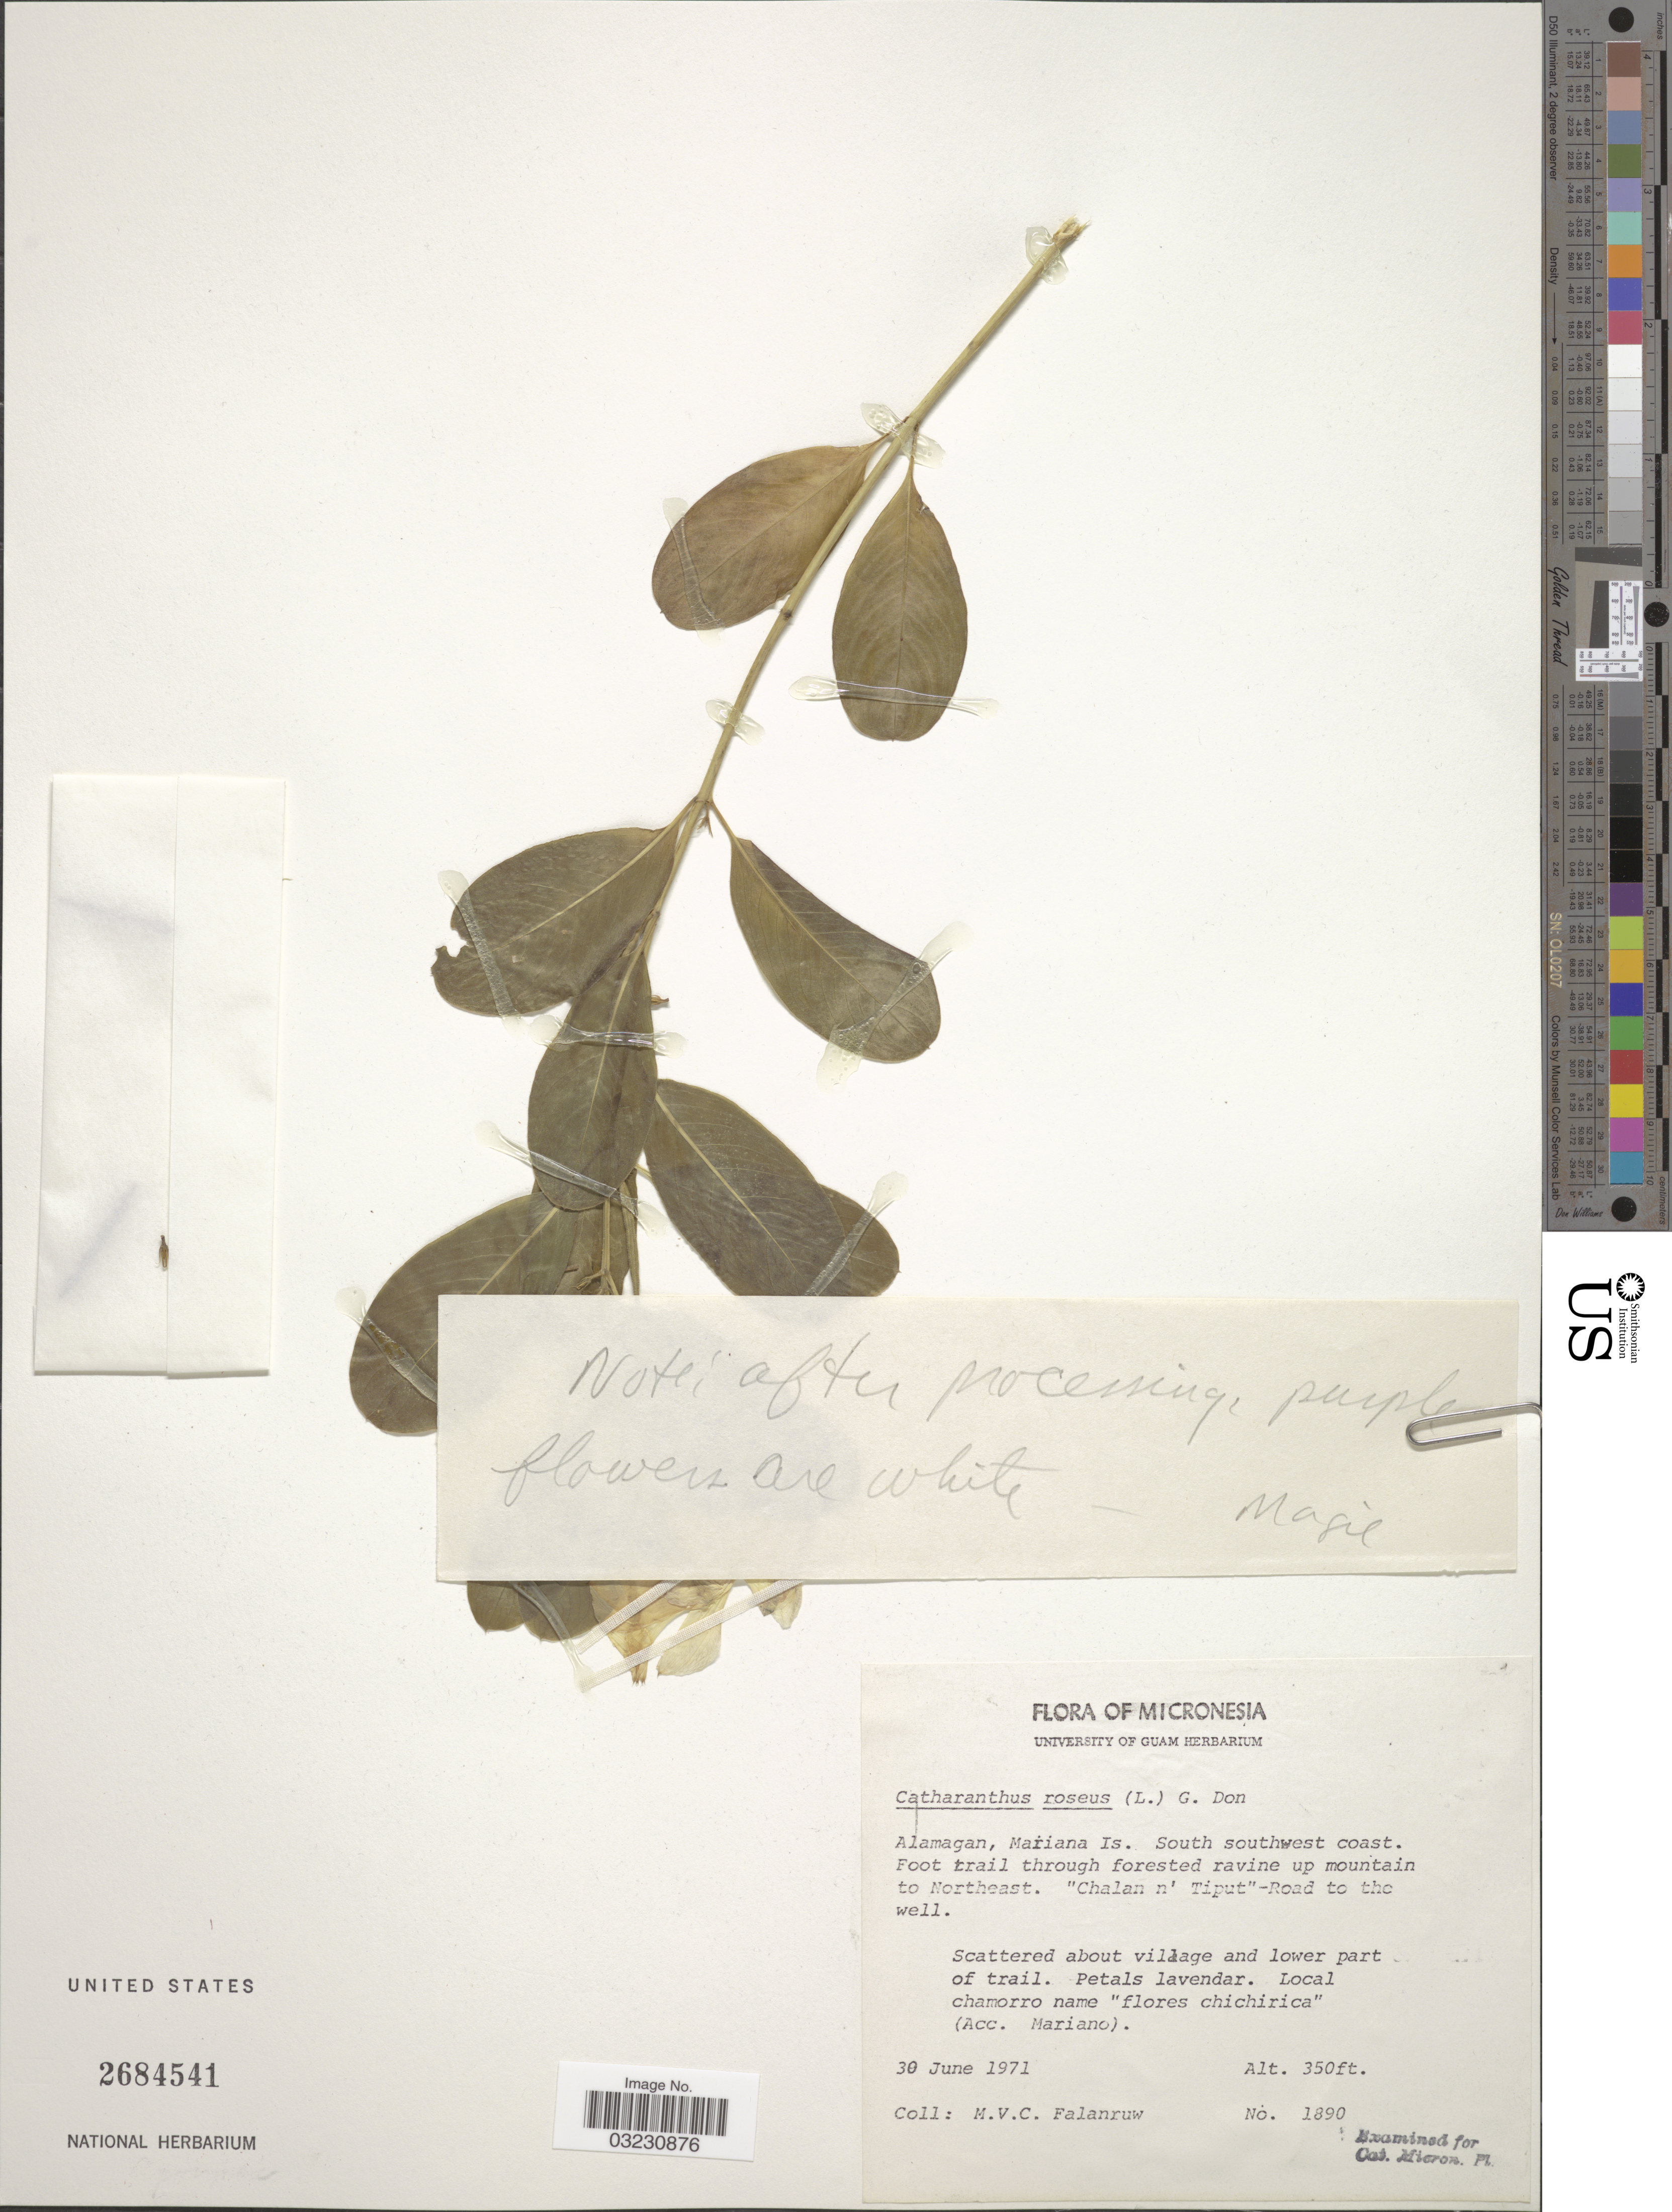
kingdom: Plantae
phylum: Tracheophyta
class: Magnoliopsida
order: Gentianales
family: Apocynaceae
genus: Catharanthus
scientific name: Catharanthus roseus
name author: (L.) G. Don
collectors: M. V. Falanruw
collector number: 1890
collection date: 1971-06-30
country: Northern Mariana Islands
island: Alamagan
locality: Alamagan, Mariana Is. South southwest coast. Foot trail through forested ravine up mountain to Northeast. "Chalan n' Tiput"- Road to the well. About village and lower part of trail.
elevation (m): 107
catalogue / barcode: US 2684541